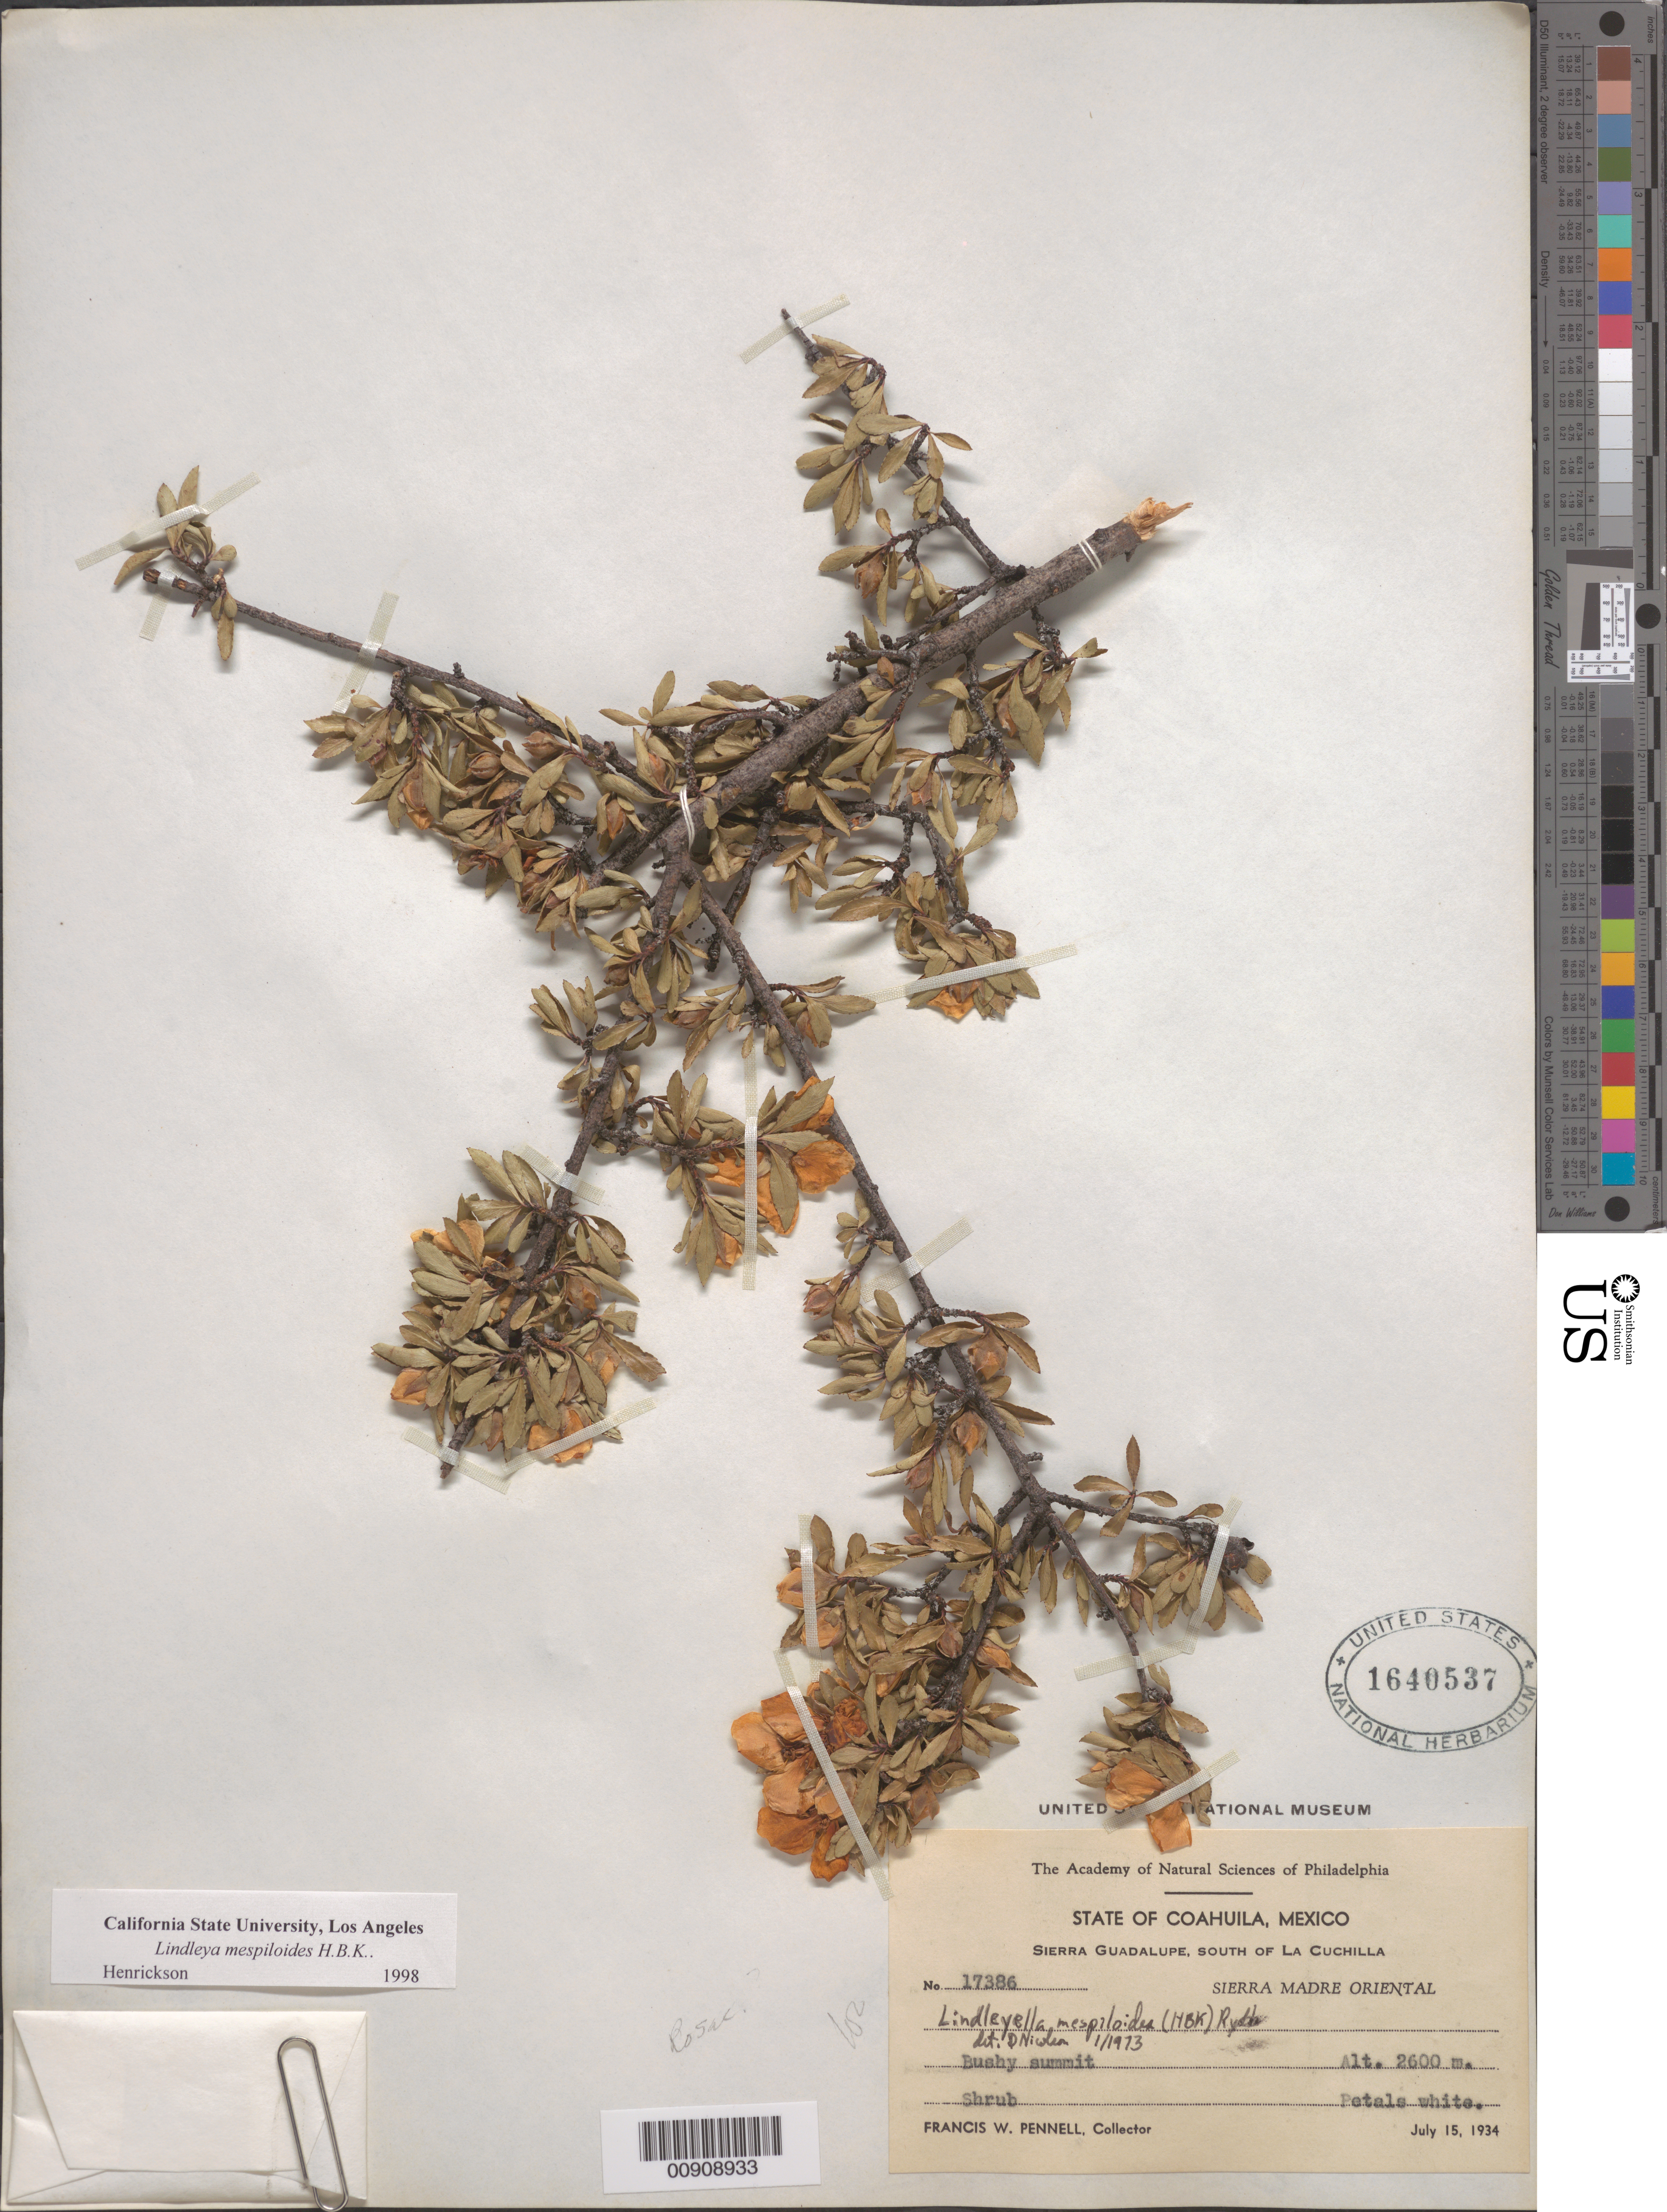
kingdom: Plantae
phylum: Tracheophyta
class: Magnoliopsida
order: Rosales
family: Rosaceae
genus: Lindleya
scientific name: Lindleya mespiloides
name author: Kunth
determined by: Henrickson, James, (CSLA), California State University at Los Angeles (UNITED STATES)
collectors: F. W. Pennell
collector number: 17386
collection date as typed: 15 Jul 1934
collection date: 1934-07-15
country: Mexico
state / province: Coahuila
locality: State of Coahuila. Sierra Guadalupe, south of La Cuchilla. Sierra Madre Oriental.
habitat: Bushy summit.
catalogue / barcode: US 1640537